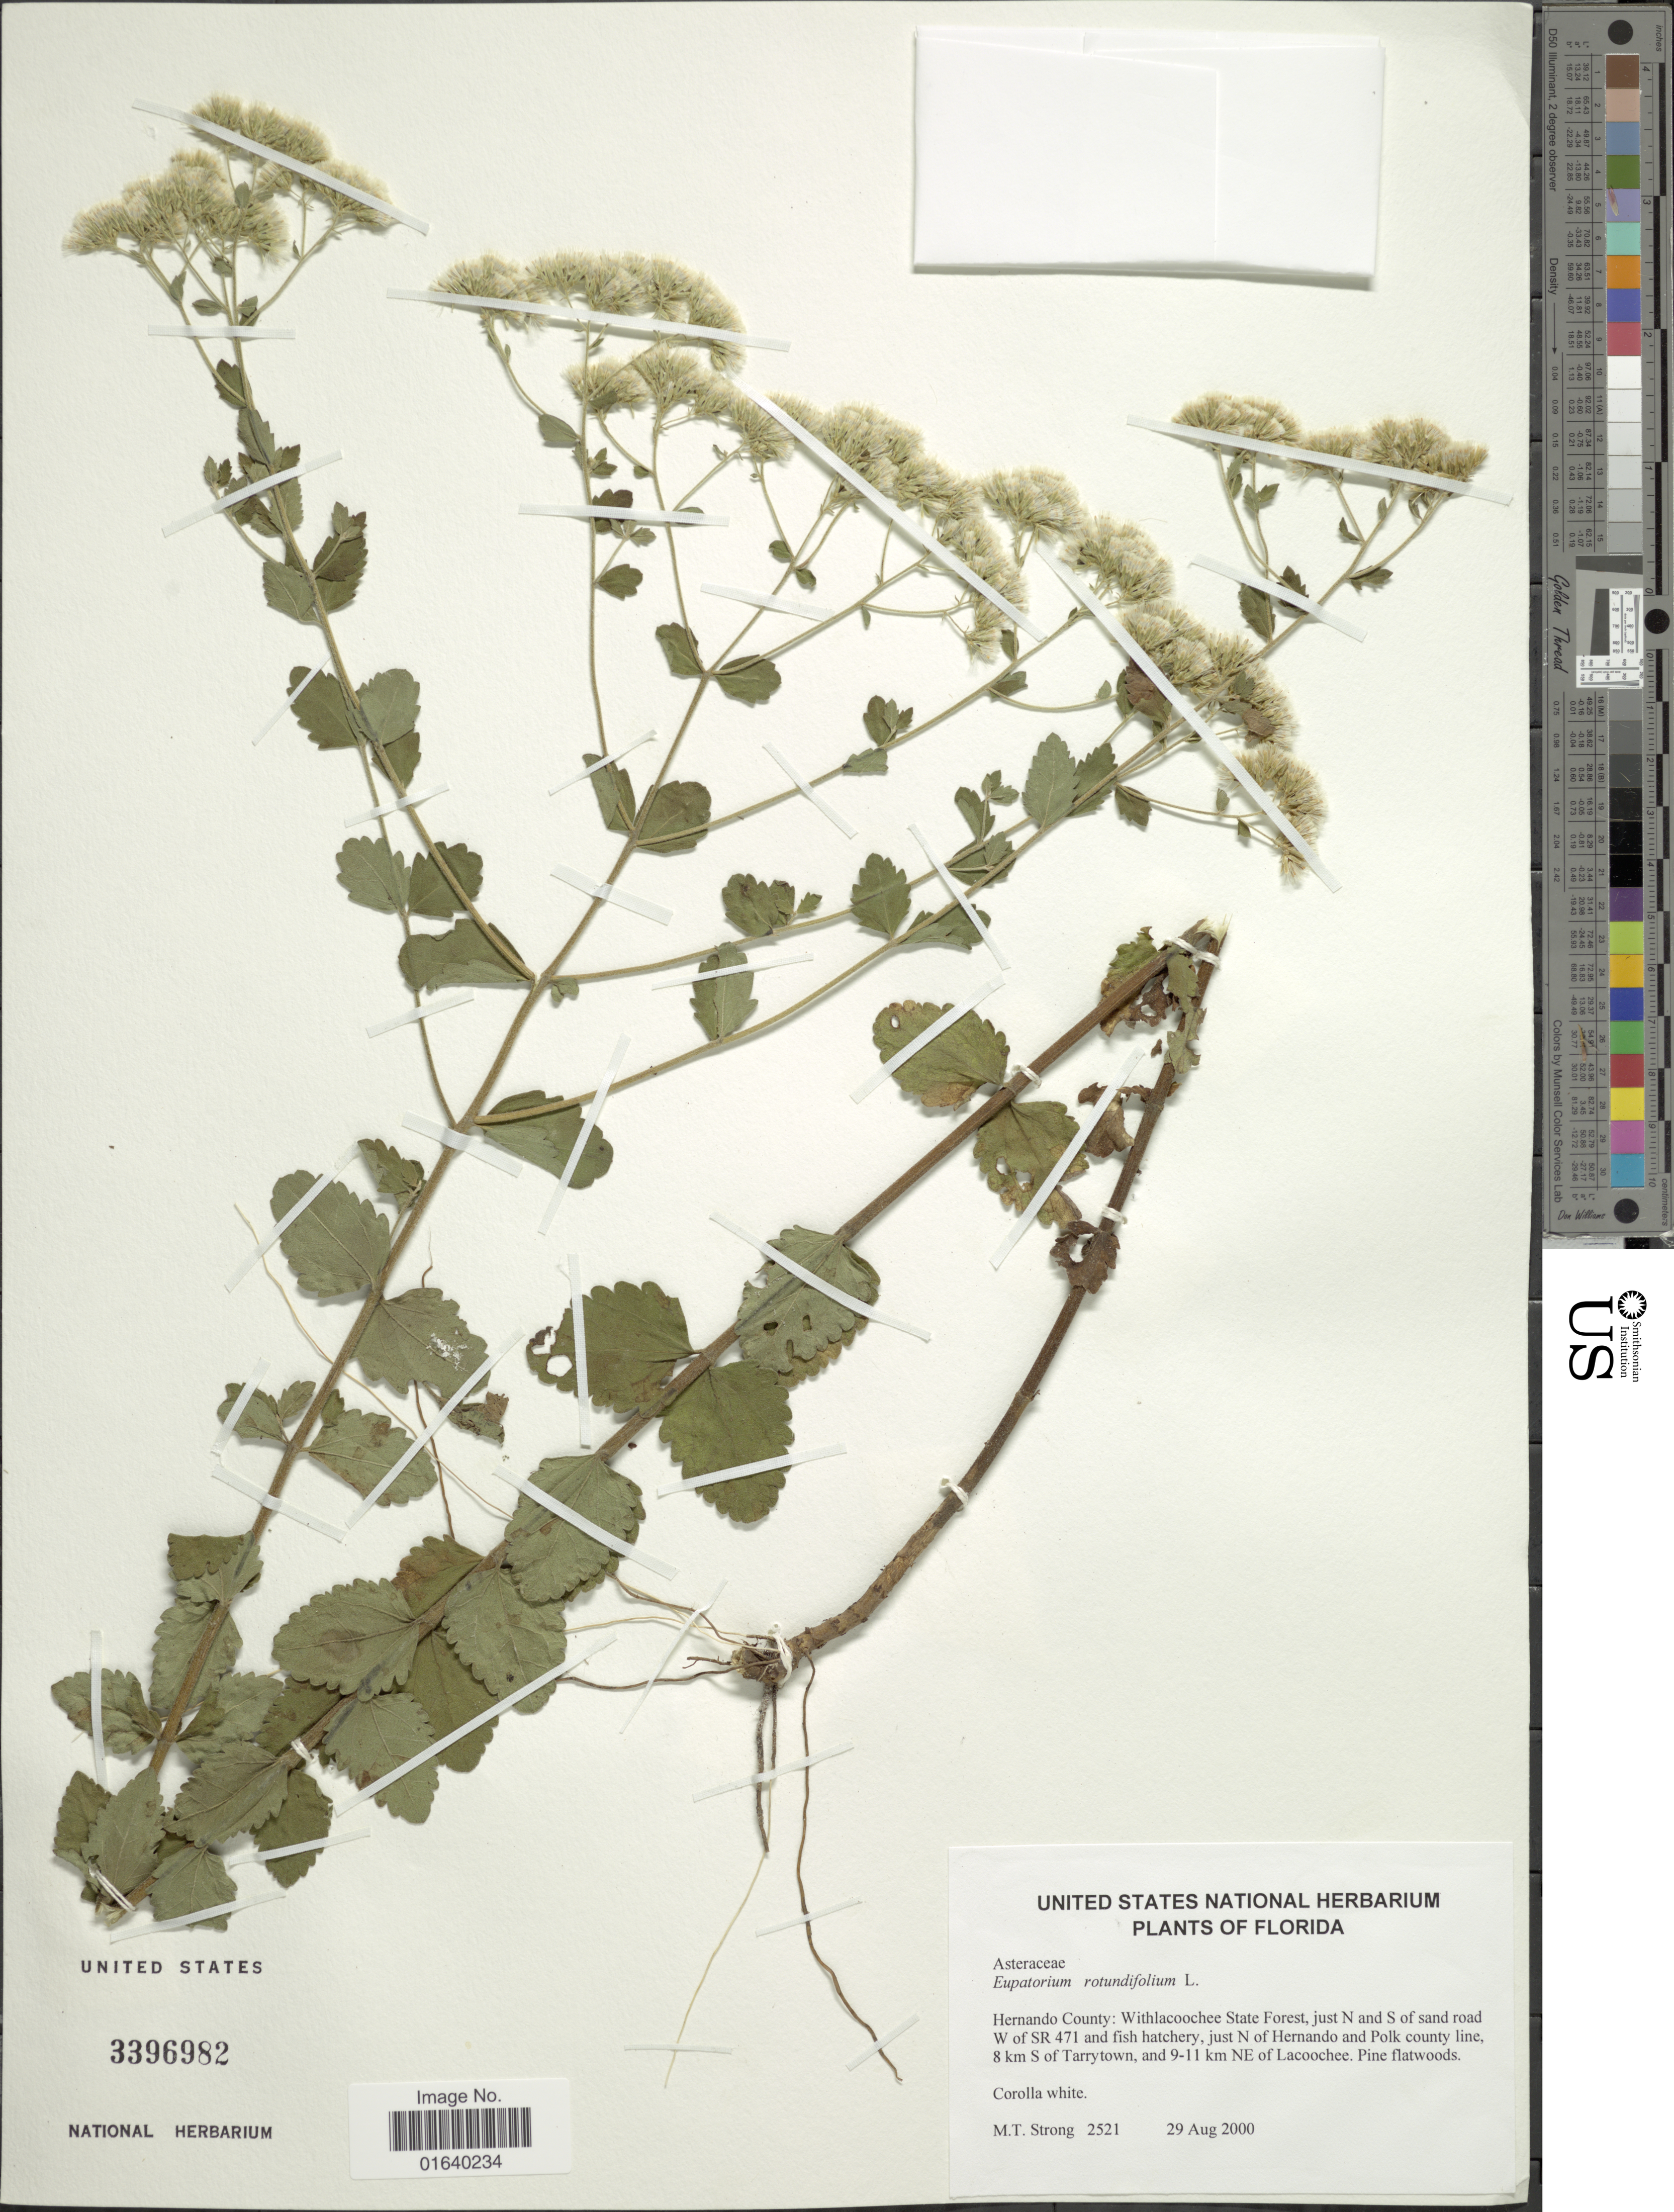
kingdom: Plantae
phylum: Tracheophyta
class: Magnoliopsida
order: Asterales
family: Asteraceae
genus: Eupatorium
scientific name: Eupatorium rotundifolium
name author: L.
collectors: M. T. Strong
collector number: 2521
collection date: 2000-08-29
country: United States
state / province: Florida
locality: Hernando County: Withlacoochee State Forest, just N and S of san road W of SR 471 and fish hatchery, just N of Hernando and Polk county line, 8 km S of Tarrytown, and 9-11 km NE of Laccochee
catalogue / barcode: US 3396982